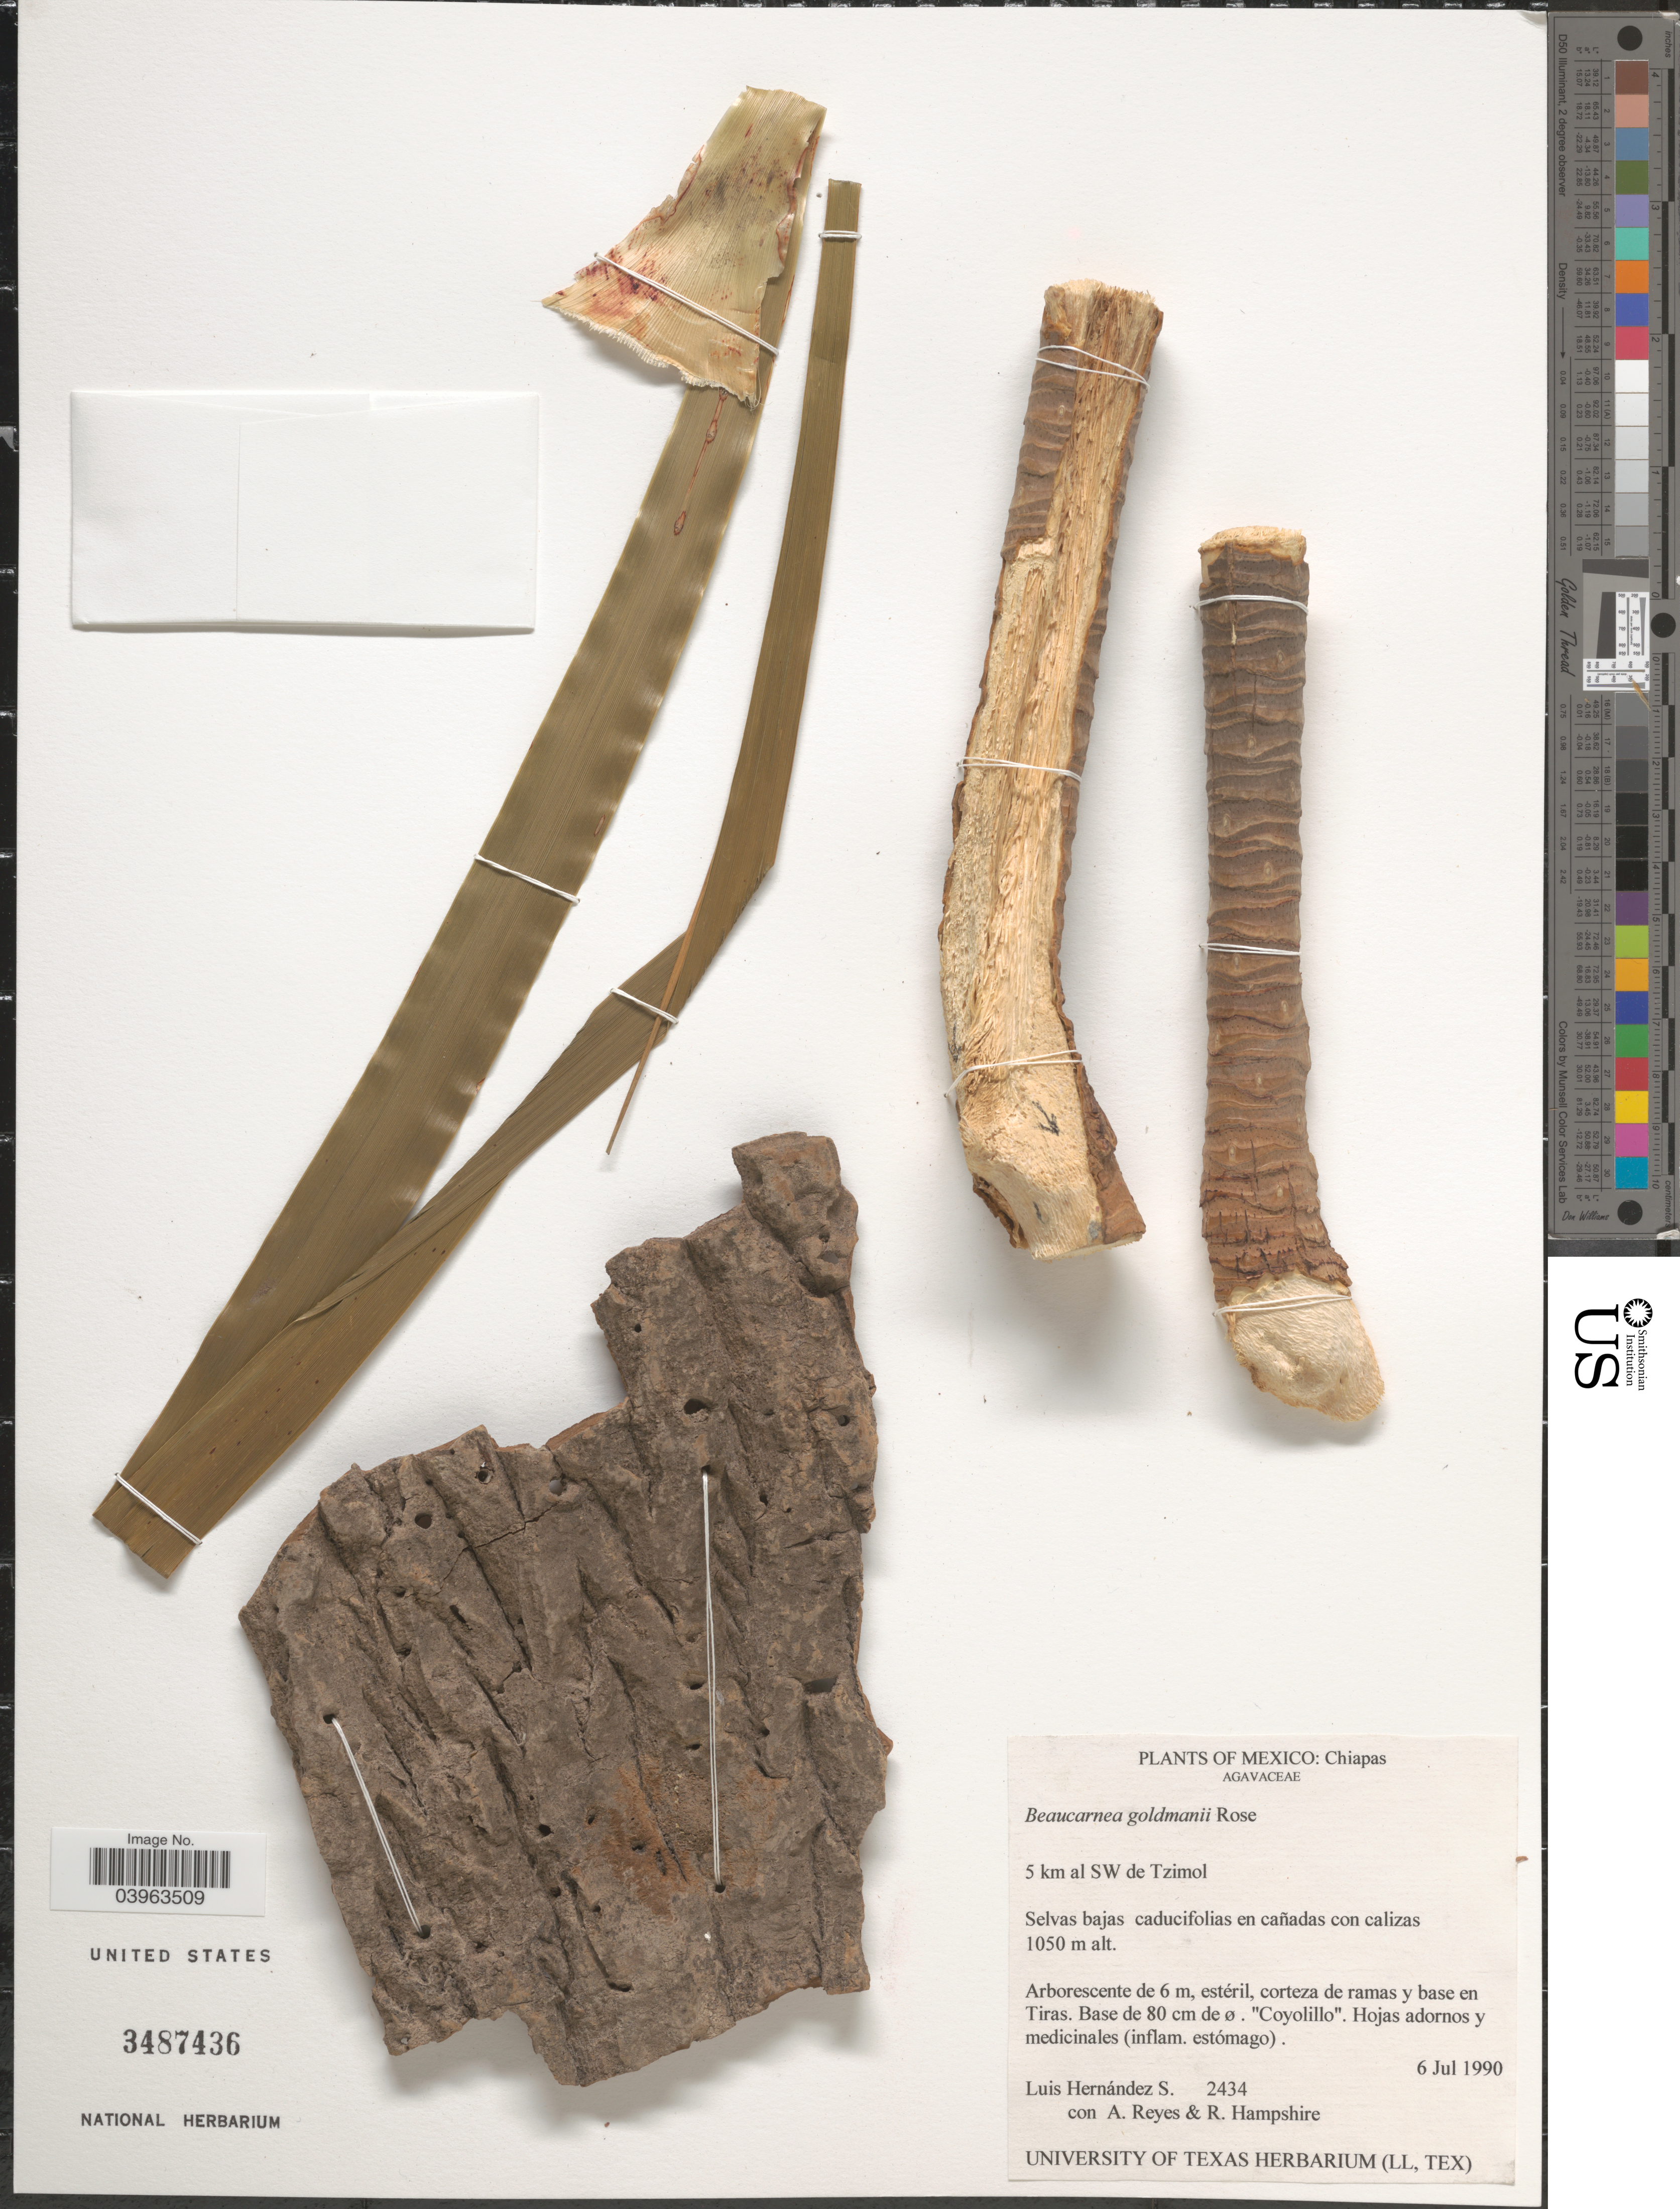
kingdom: Plantae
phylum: Tracheophyta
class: Liliopsida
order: Asparagales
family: Asparagaceae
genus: Beaucarnea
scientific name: Beaucarnea goldmanii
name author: Rose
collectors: L. Hernandez S., A. Reyes & R. Hampshire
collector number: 2434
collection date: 1990-07-06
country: Mexico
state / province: Chiapas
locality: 5 km al SW de Tzimol. Selvas bajas caducifolias en cañadas con calizas.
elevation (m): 1050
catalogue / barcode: US 3487436